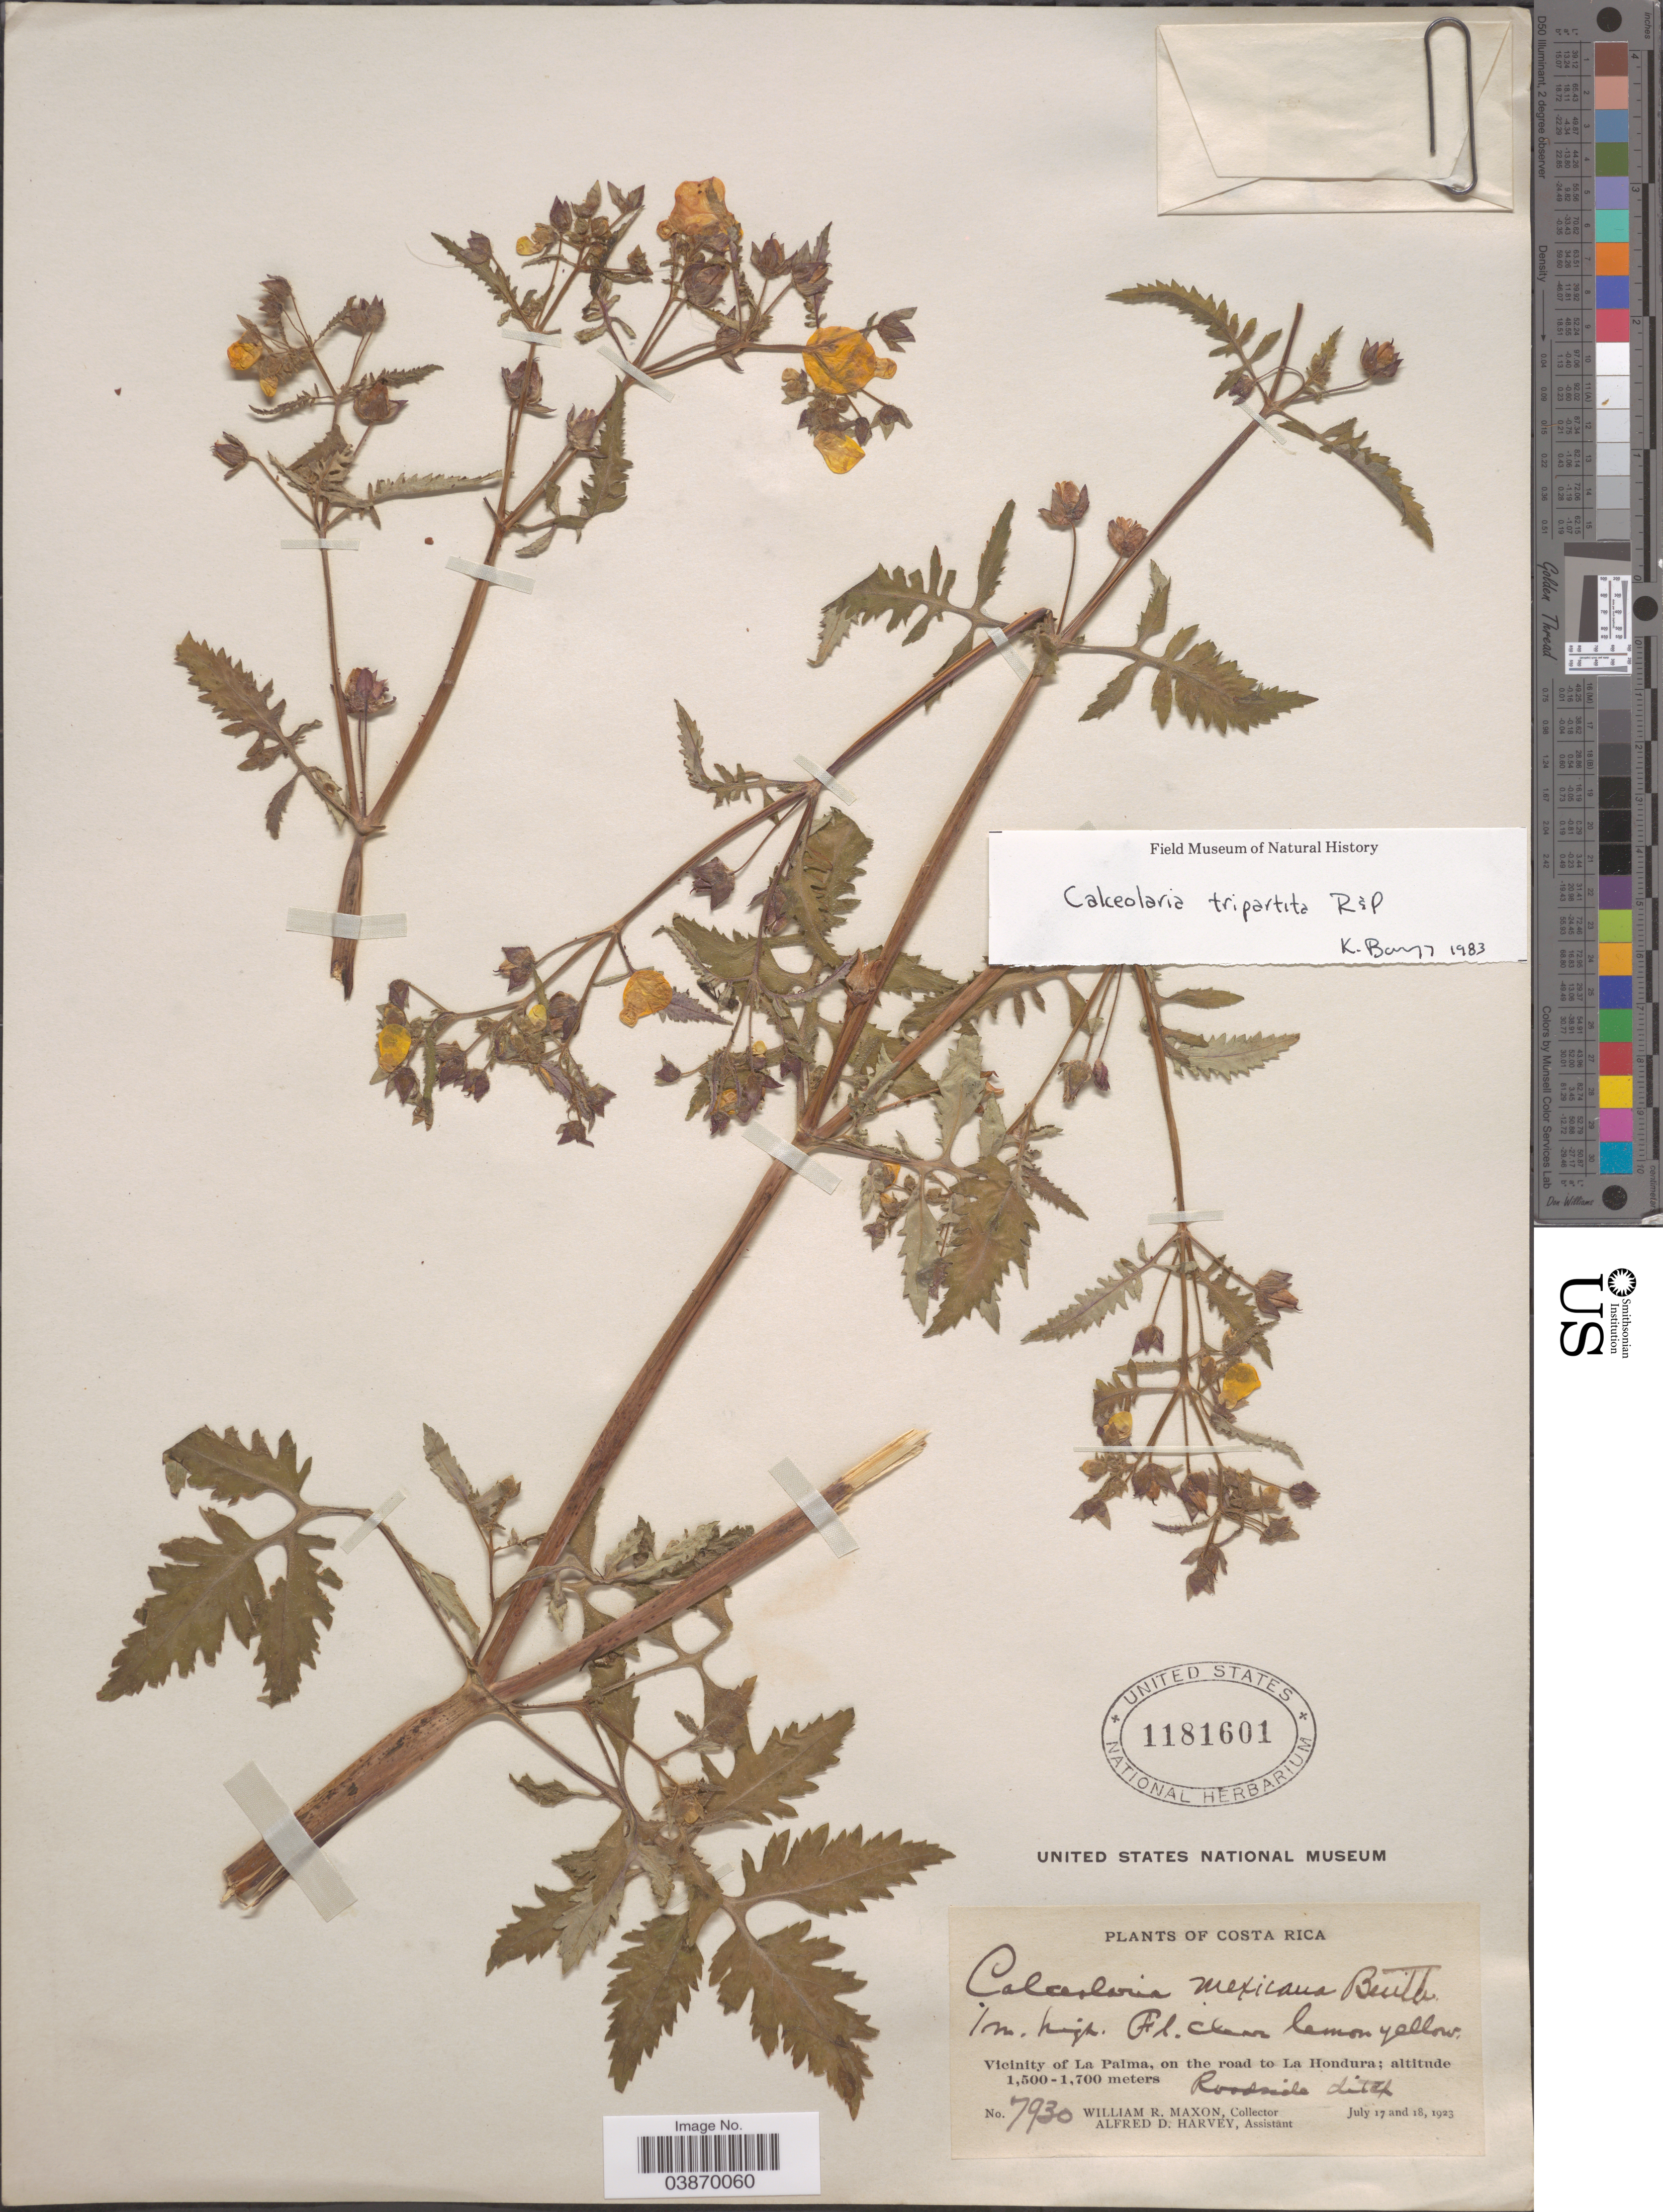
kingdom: Plantae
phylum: Tracheophyta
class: Magnoliopsida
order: Lamiales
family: Calceolariaceae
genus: Calceolaria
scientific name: Calceolaria tripartita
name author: Ruiz & Pav.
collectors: W. R. Maxon & A. D. Harvey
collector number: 7930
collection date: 1923-07-17/1923-07-18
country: Costa Rica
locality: Vicinity of La Palma, on the road to La Hondura.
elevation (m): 1500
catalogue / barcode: US 1181601